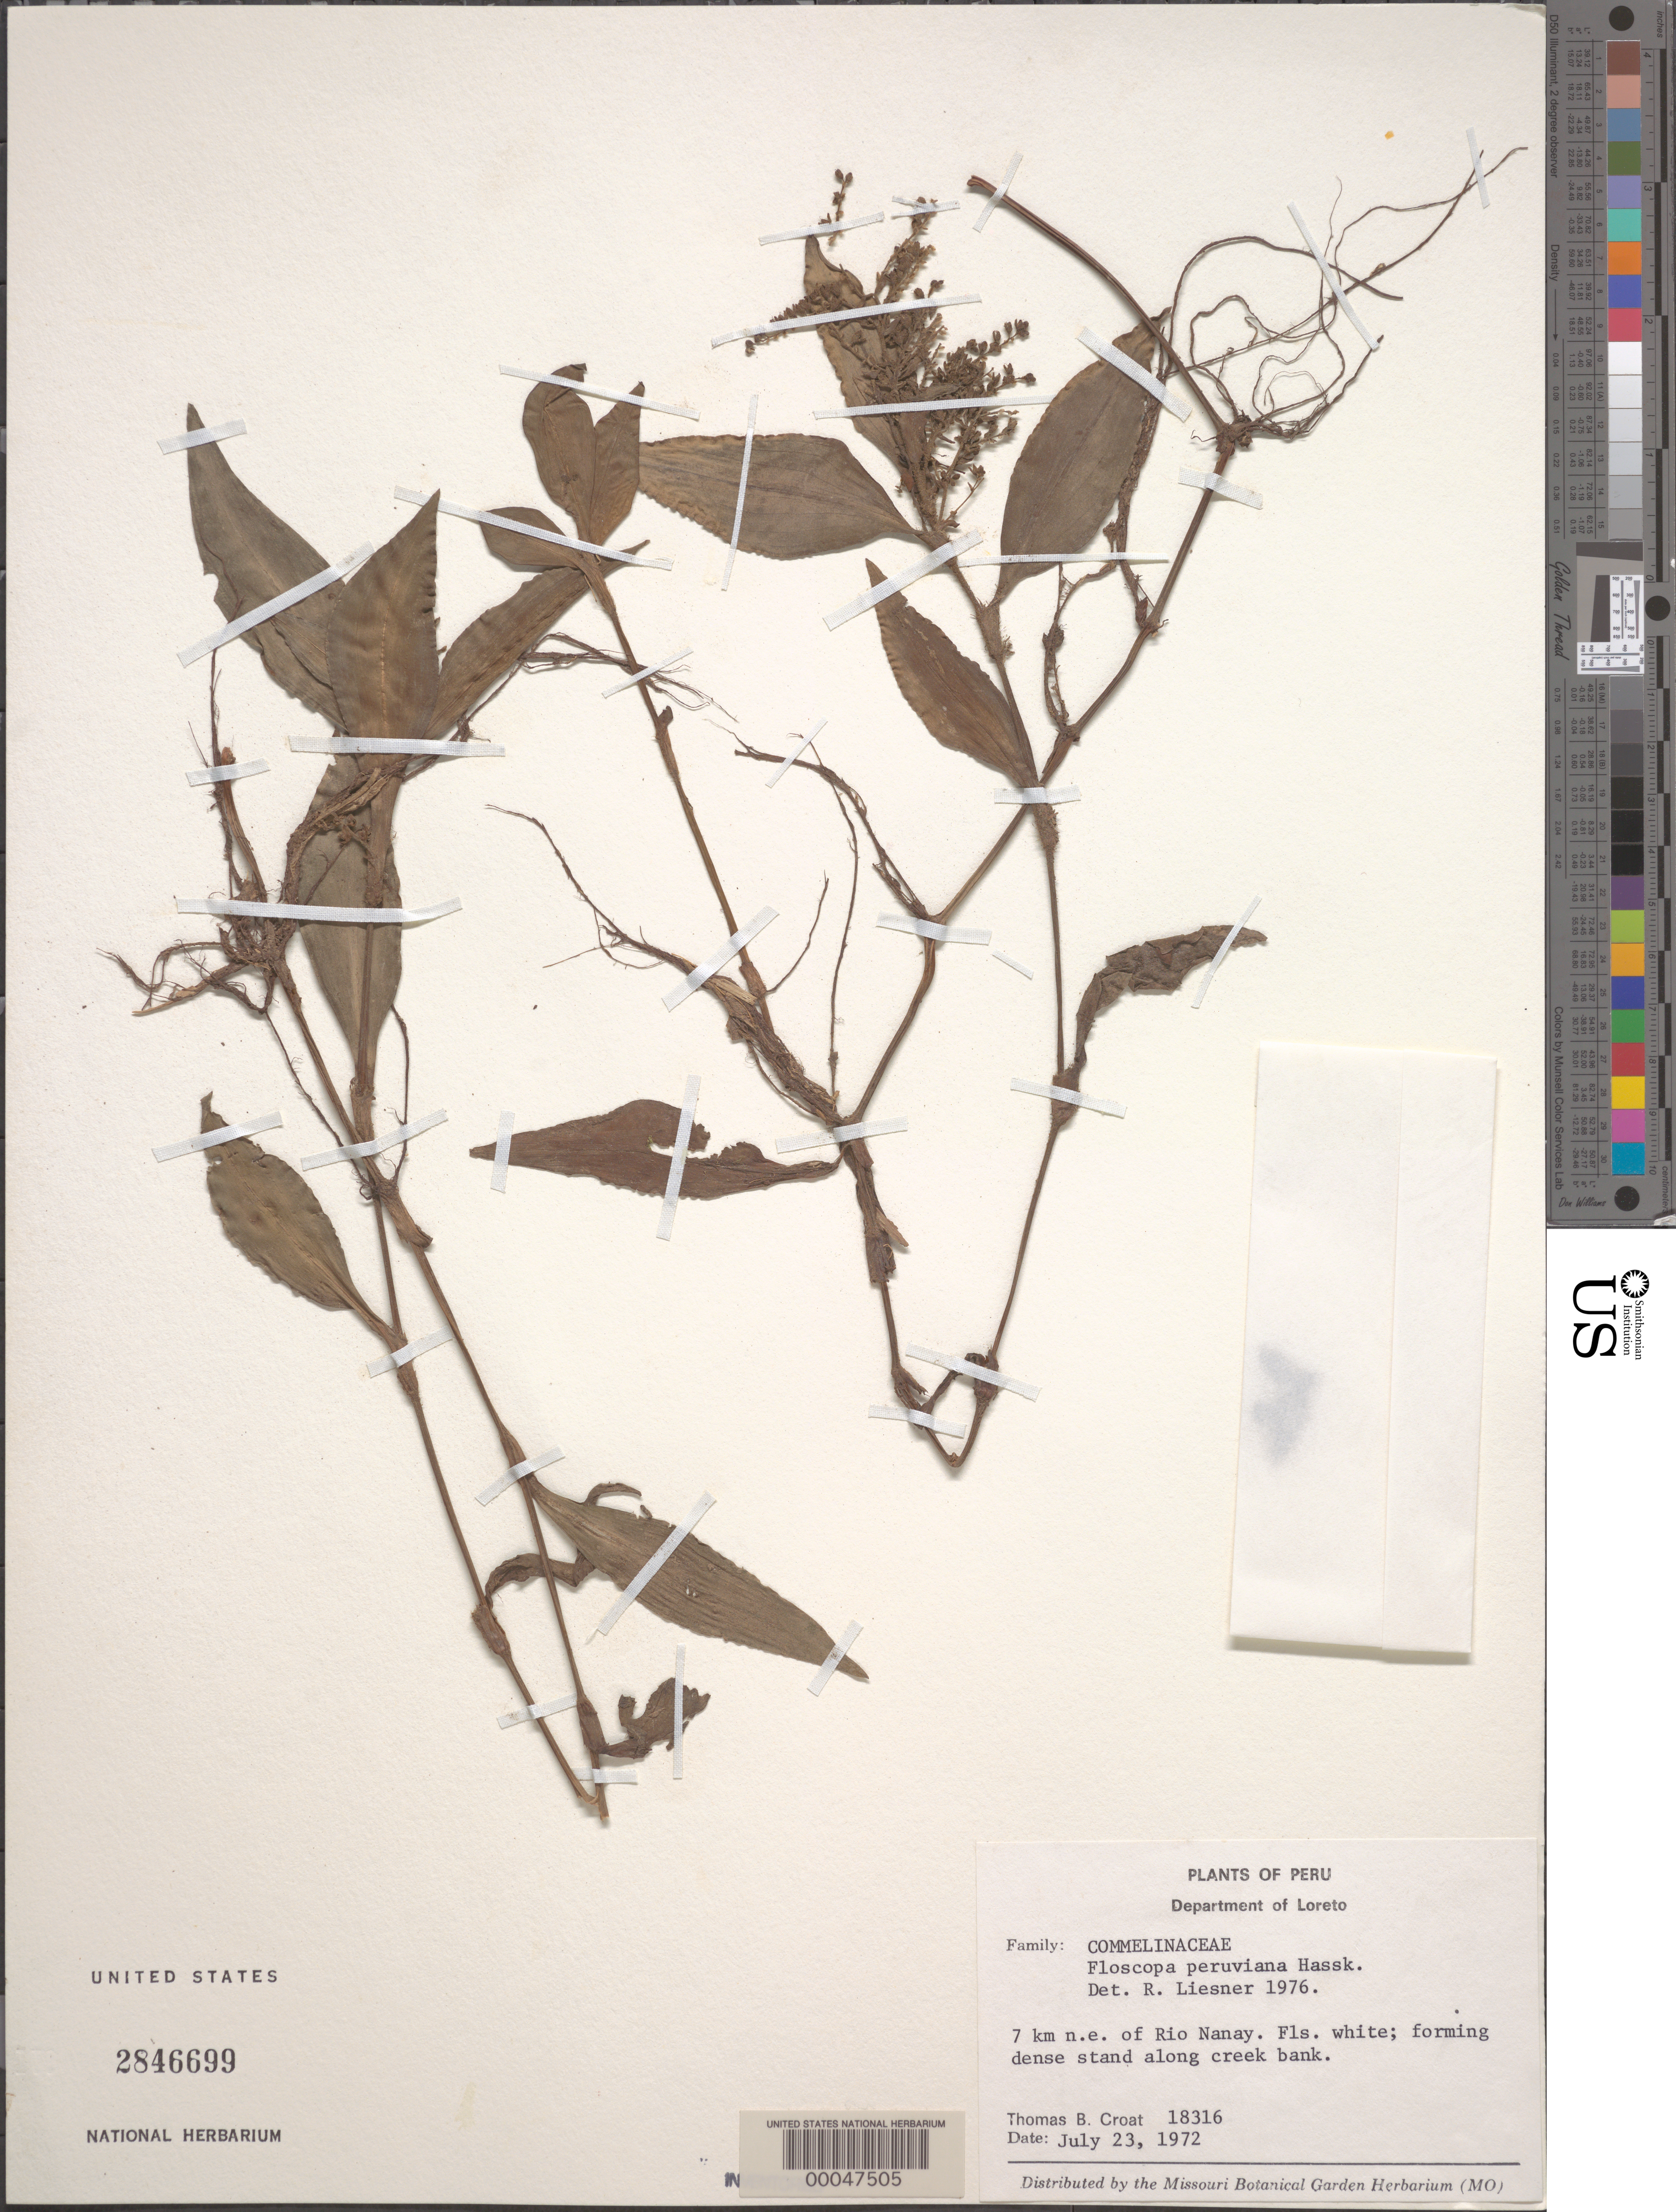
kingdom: Plantae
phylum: Tracheophyta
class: Liliopsida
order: Commelinales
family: Commelinaceae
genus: Floscopa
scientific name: Floscopa peruviana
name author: Hassk. ex C.B. Clarke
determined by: Liesner, E.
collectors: T. B. Croat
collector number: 18316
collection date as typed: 23 Jul 1972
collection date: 1972-07-23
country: Peru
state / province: Loreto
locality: Ne of rio nanay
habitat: Creek bank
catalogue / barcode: US 2846699